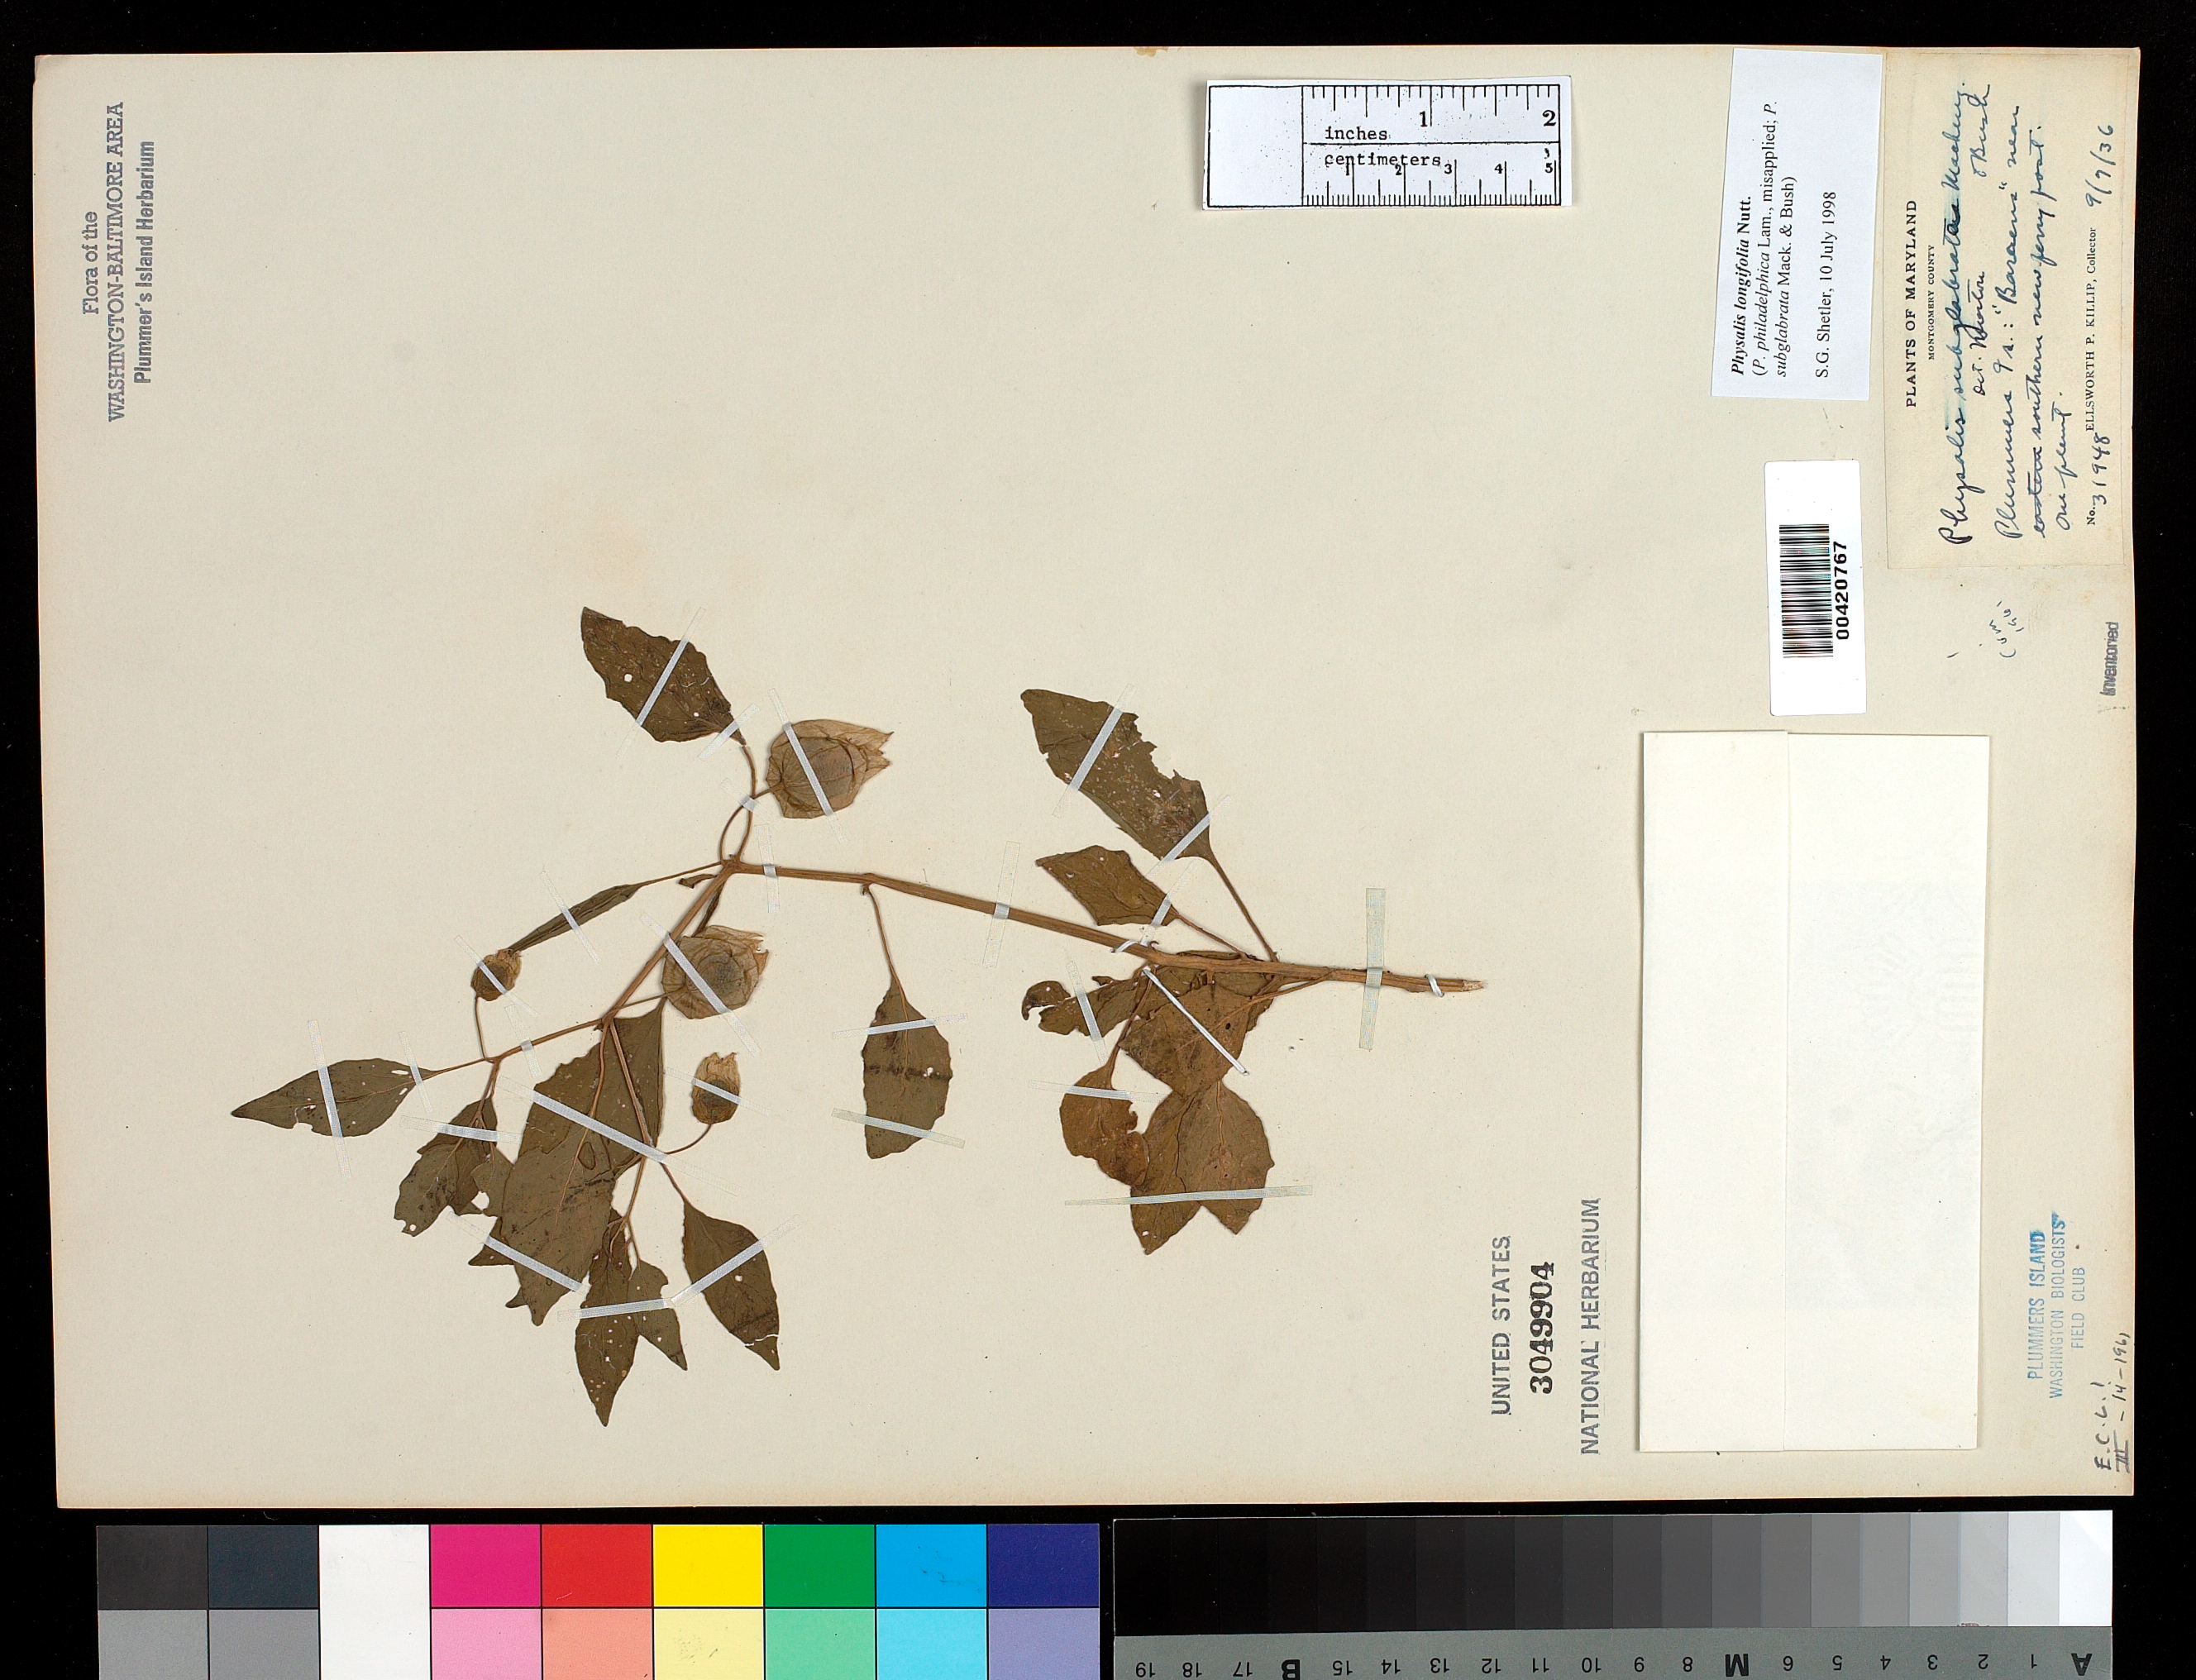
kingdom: Plantae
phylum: Tracheophyta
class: Magnoliopsida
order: Solanales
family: Solanaceae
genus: Physalis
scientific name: Physalis longifolia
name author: Nutt.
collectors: E. P. Killip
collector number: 31948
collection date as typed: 07 Sep 1936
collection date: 1936-09-07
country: United States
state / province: Maryland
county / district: Montgomery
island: Plummers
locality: Plummer's Island; "barrens" near southern New Ferry Post Plummers Island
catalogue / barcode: US 3049904